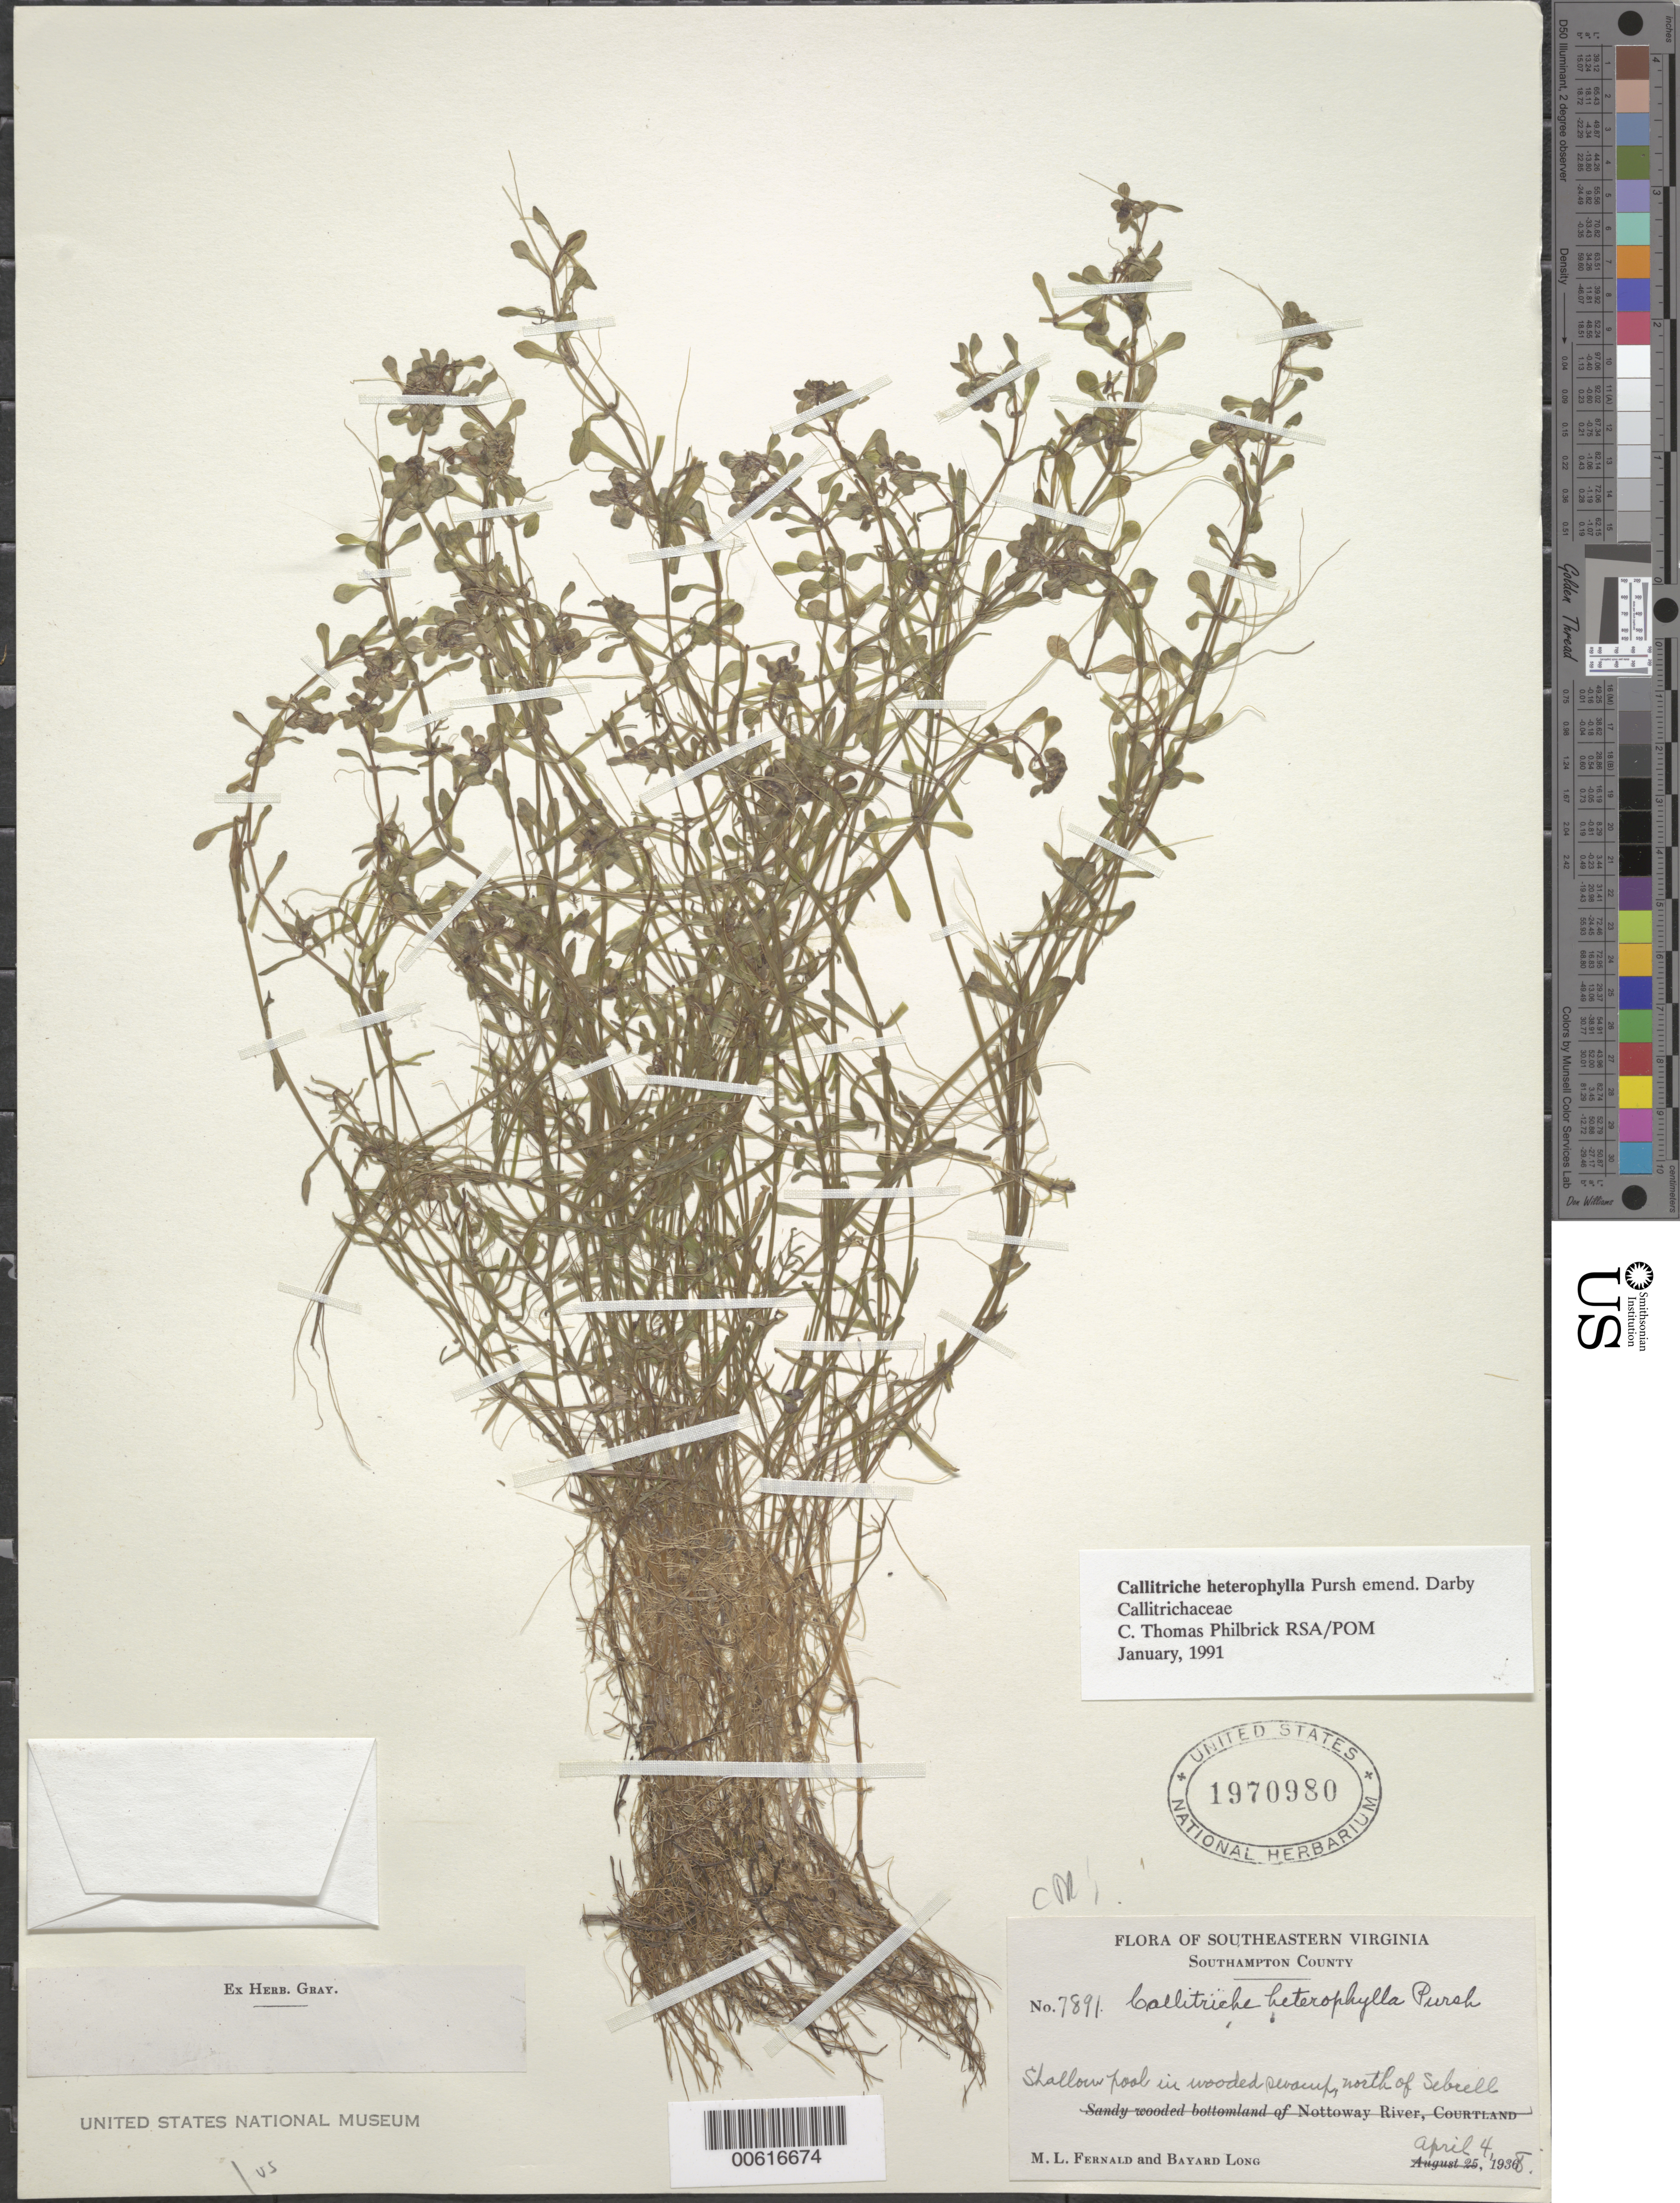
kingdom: Plantae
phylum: Tracheophyta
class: Magnoliopsida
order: Lamiales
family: Plantaginaceae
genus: Callitriche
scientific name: Callitriche heterophylla Pursh emend. Darby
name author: Pursh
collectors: M. L. Fernald & B. Long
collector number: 7891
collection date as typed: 04 Apr 1938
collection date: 1938-04-04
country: United States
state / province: Virginia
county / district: Southampton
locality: N of Sebrell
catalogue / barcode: US 1970980